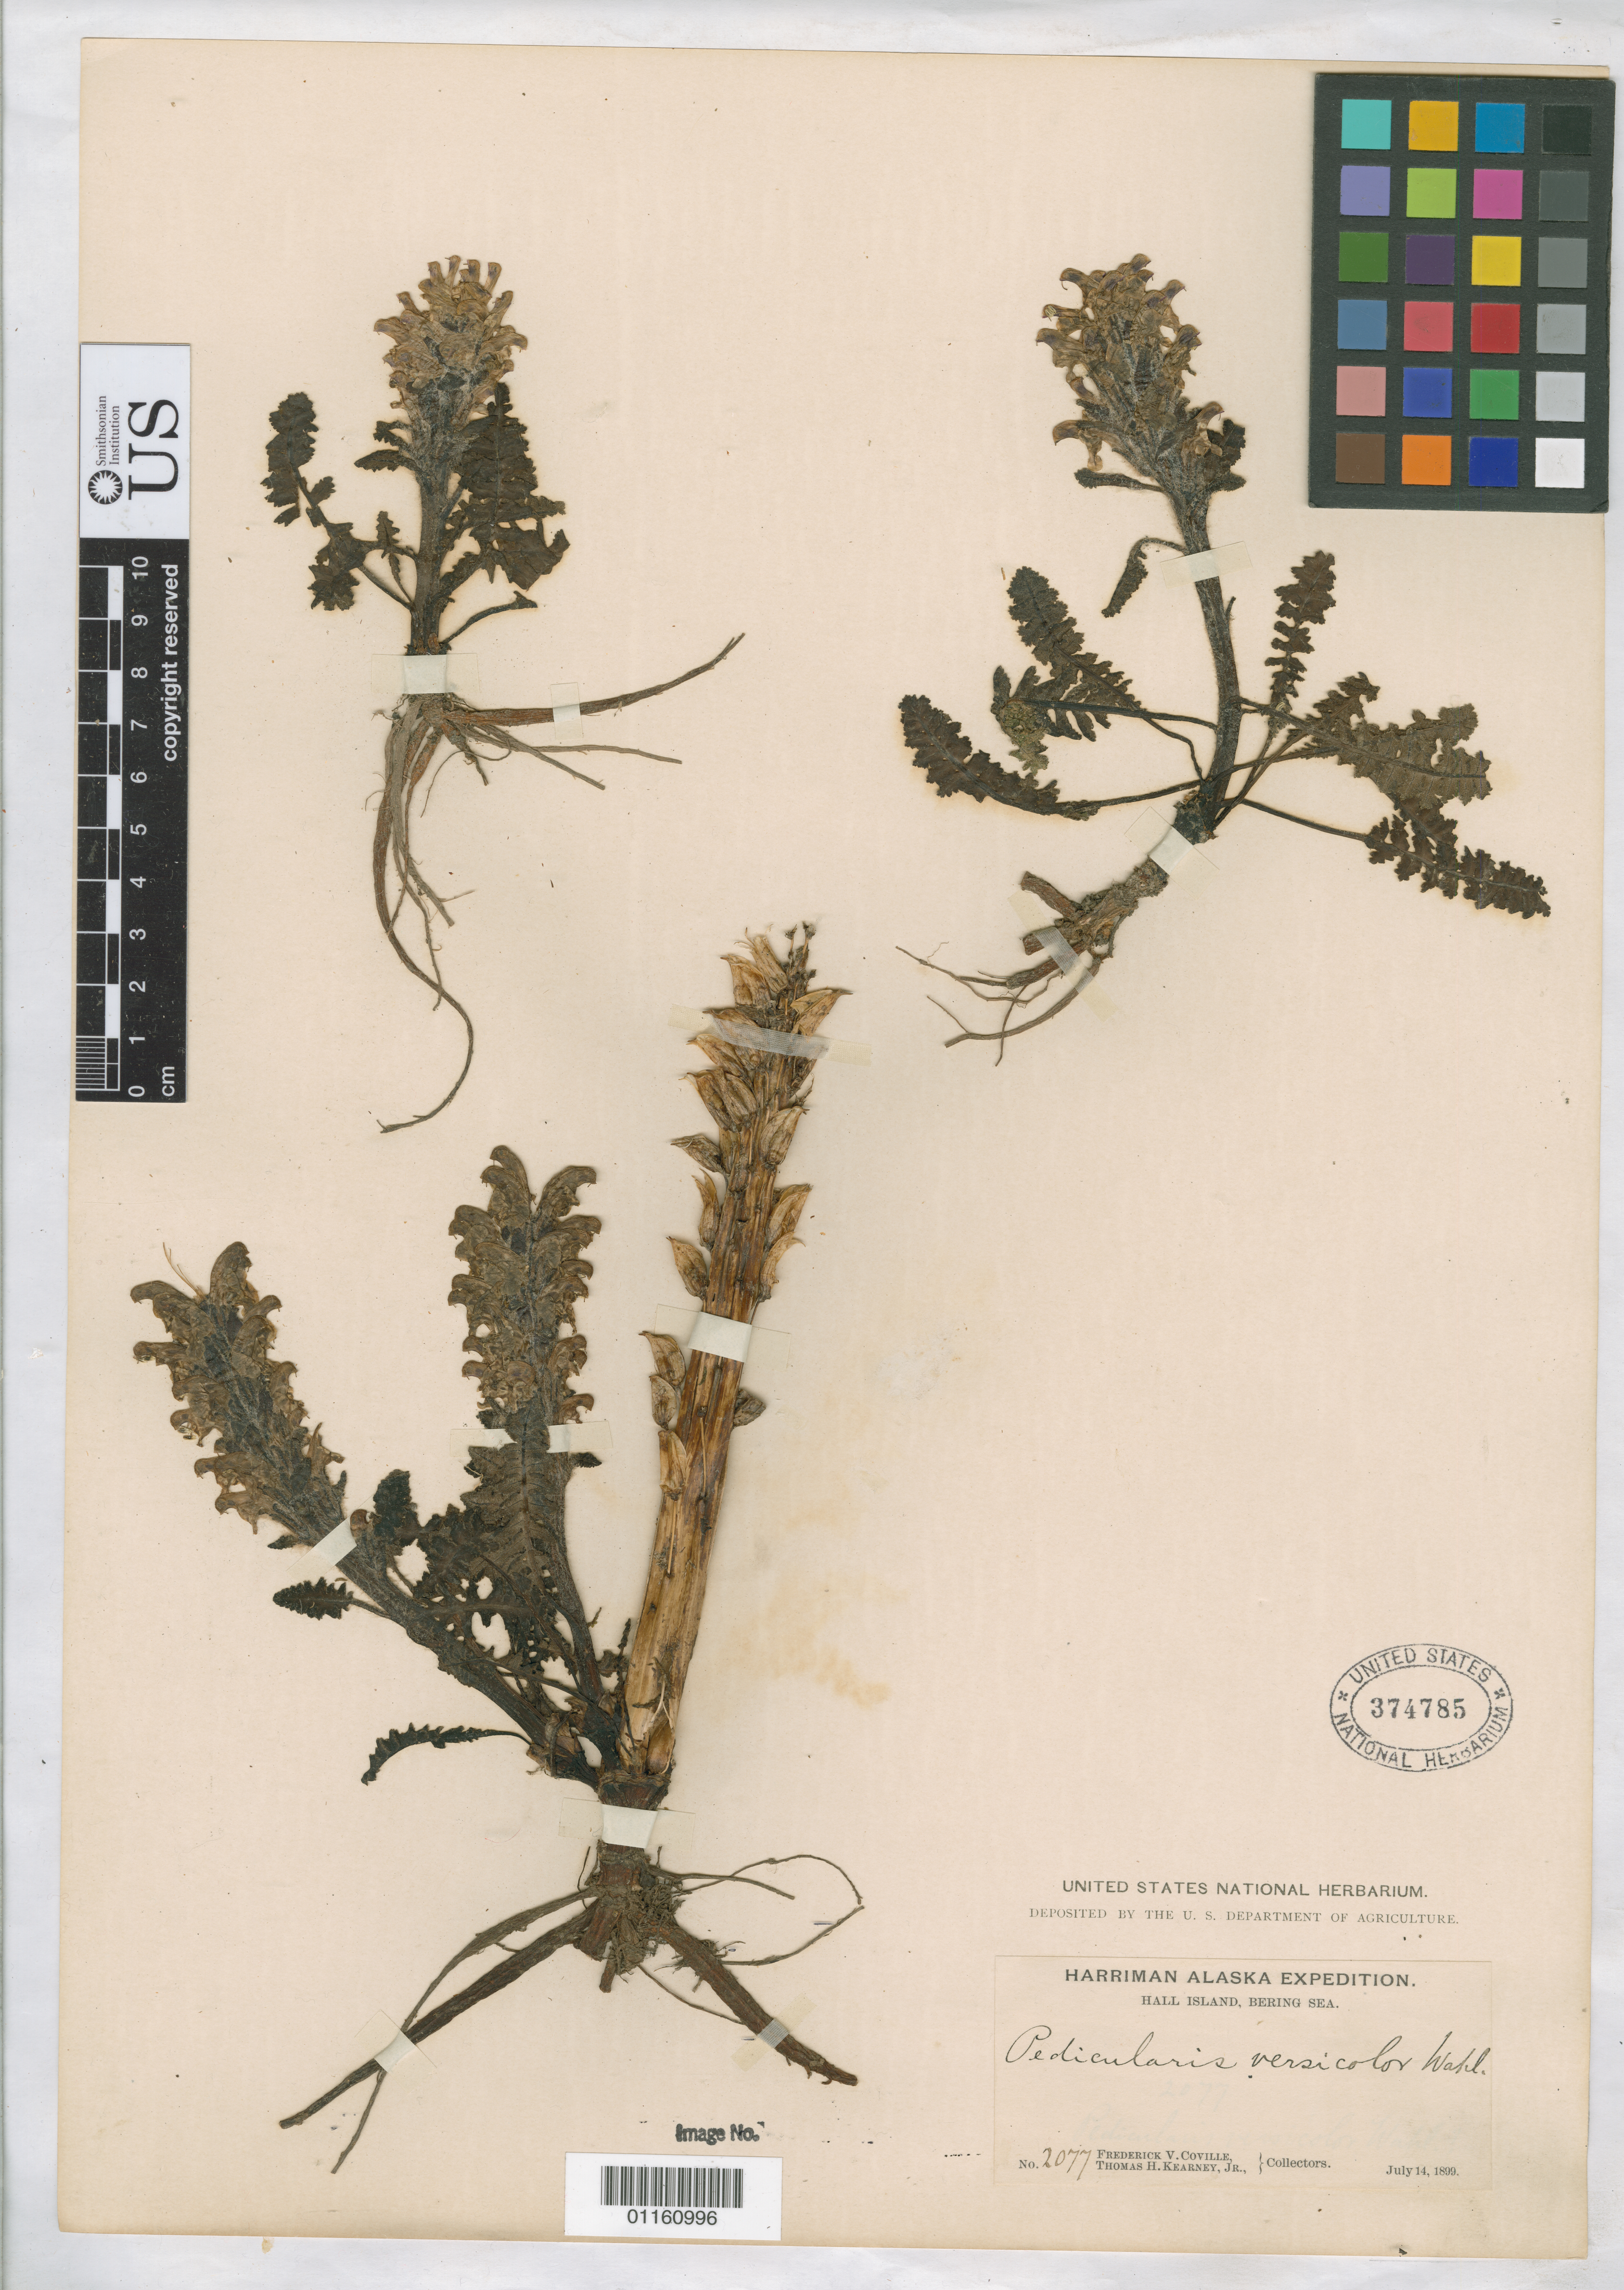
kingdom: Plantae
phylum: Tracheophyta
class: Magnoliopsida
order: Lamiales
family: Orobanchaceae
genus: Pedicularis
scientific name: Pedicularis versicolor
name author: Wahlenb.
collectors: F. V. Coville & T. H. Kearney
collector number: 2077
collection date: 1899-07-14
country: United States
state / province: Alaska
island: Hall Island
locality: Hall Island, Bering Sea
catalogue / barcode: US 374785